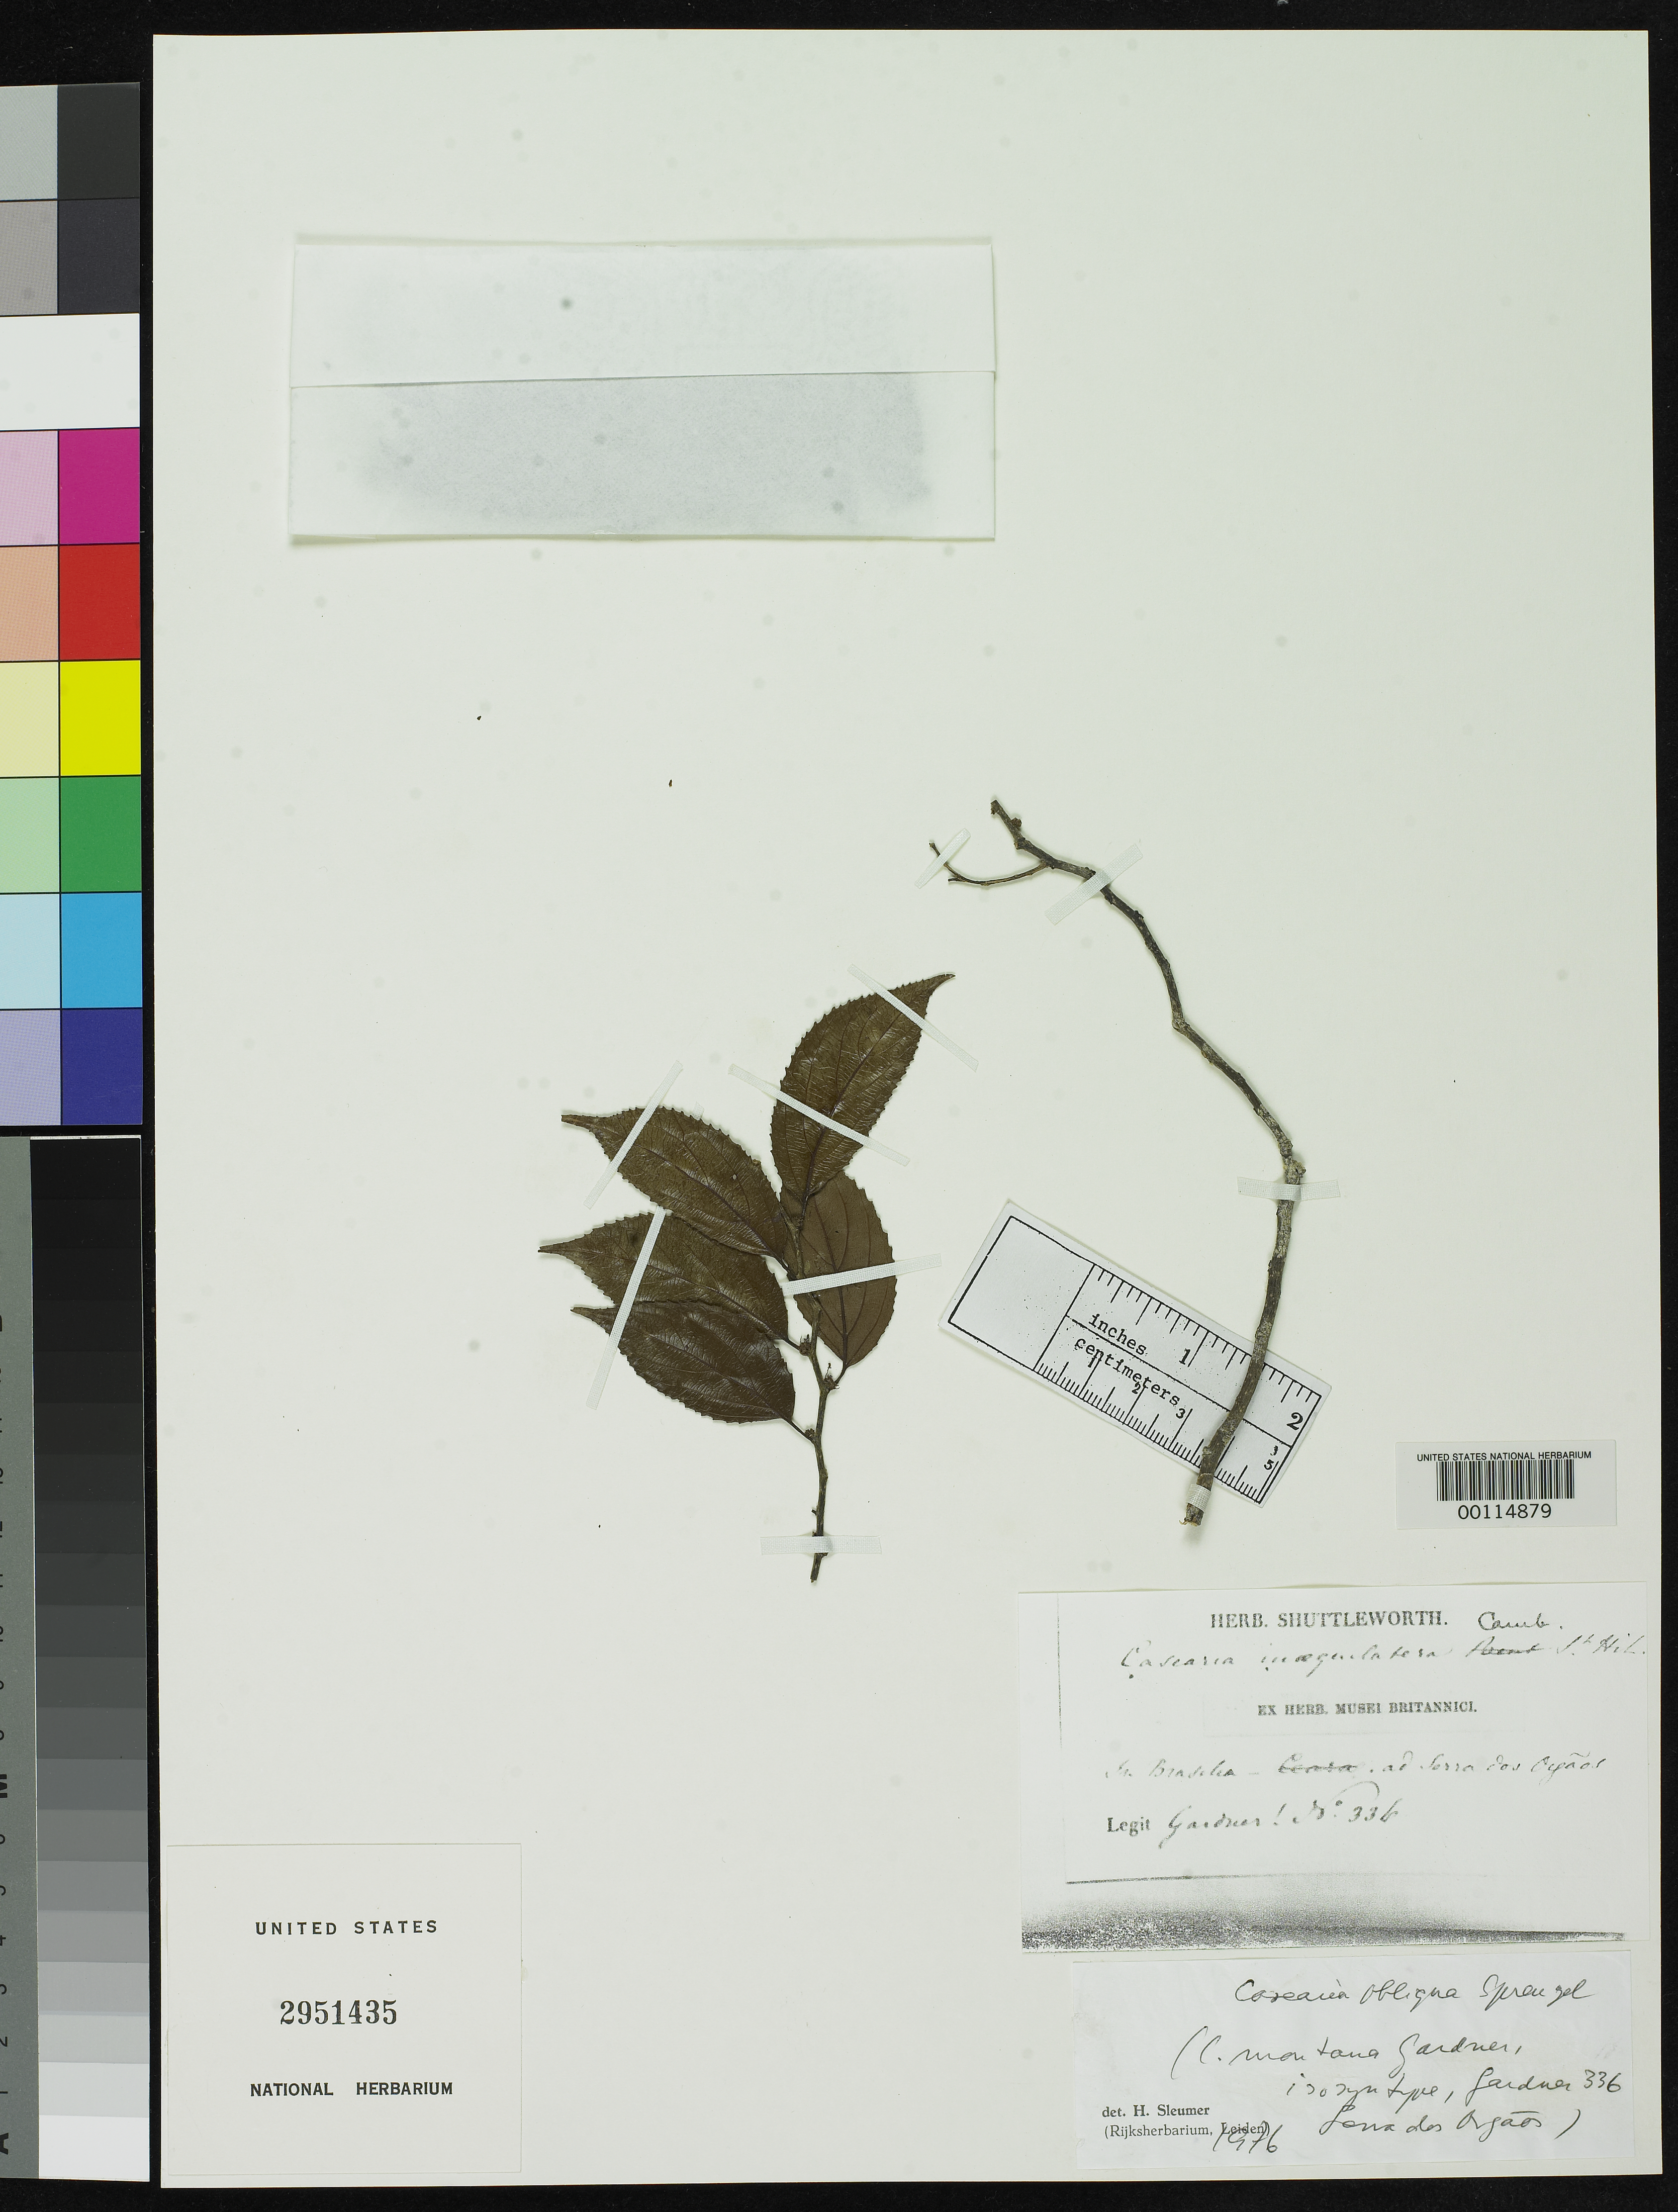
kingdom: Plantae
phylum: Tracheophyta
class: Magnoliopsida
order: Malpighiales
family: Salicaceae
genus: Casearia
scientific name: Casearia montana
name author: Gardner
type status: Isosyntype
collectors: G. Gardner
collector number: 336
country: Brazil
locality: Serra dos Oyaos.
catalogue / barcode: US 2951435